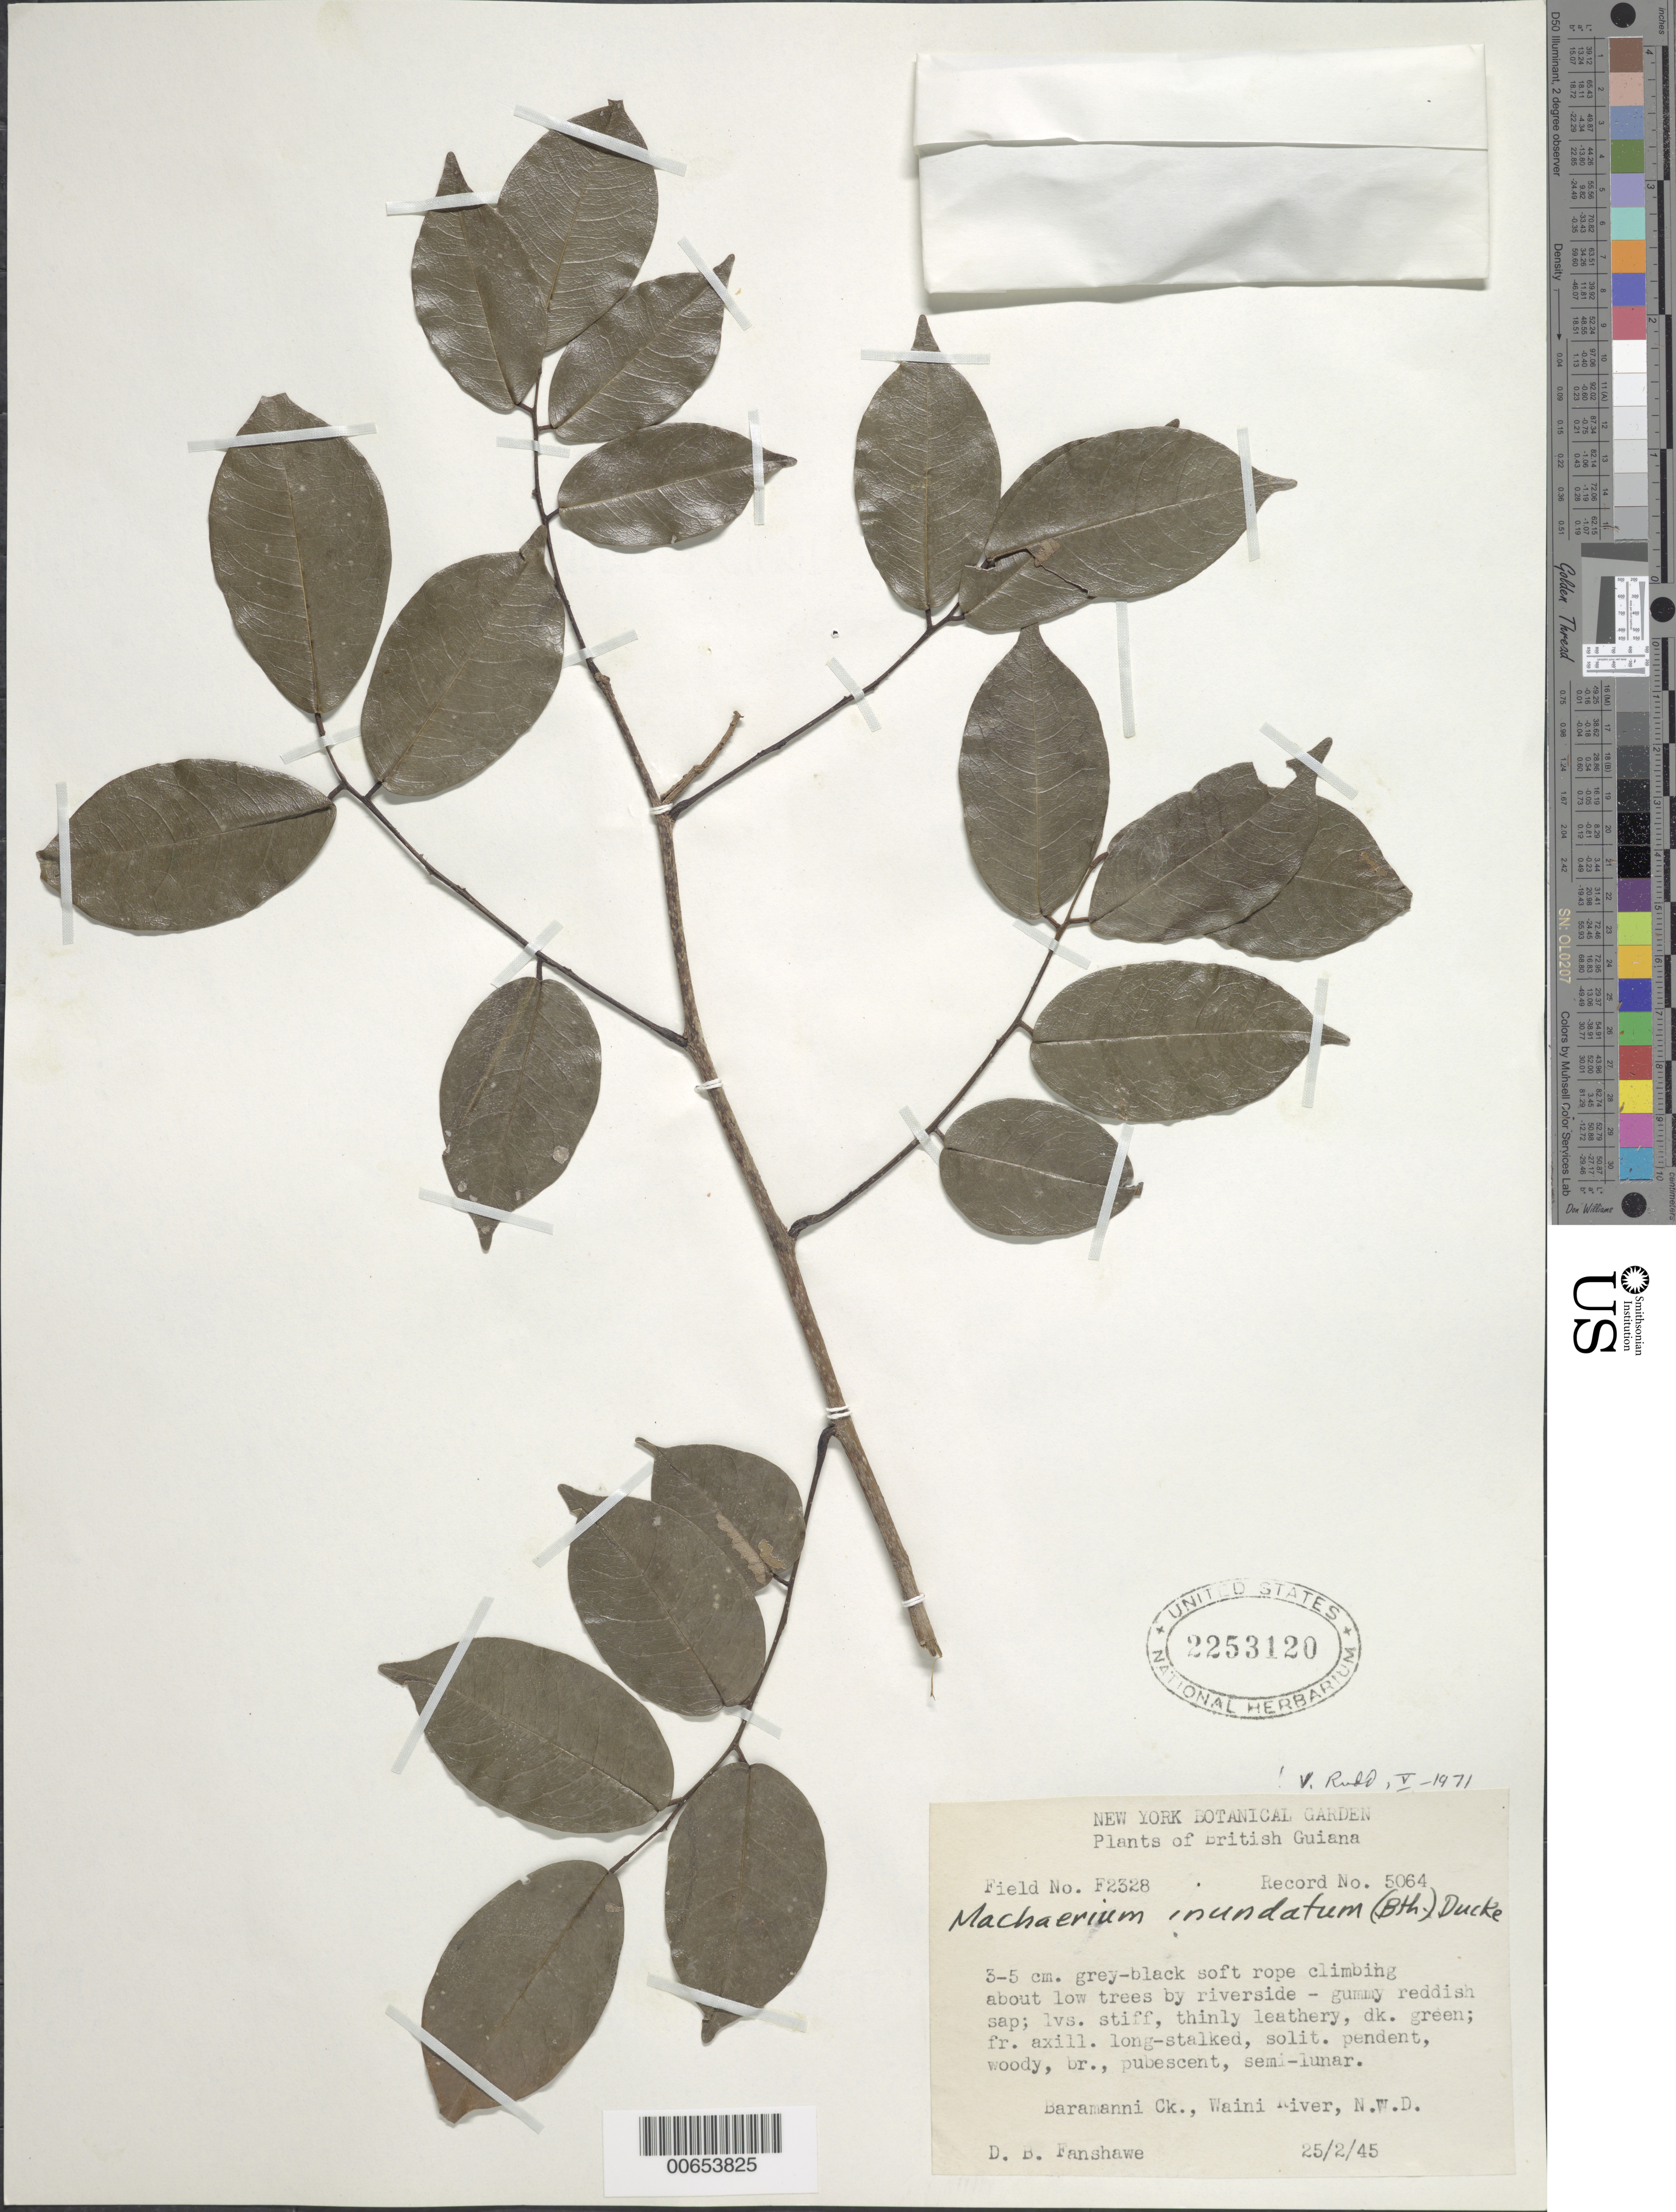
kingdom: Plantae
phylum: Tracheophyta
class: Magnoliopsida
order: Fabales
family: Fabaceae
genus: Machaerium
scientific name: Machaerium inundatum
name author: (Mart. ex Benth.) Ducke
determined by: Rudd, V. E.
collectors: D. B. Fanshawe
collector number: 5064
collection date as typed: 25-Feb-45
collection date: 1945-02-25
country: Guyana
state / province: Barima-Waini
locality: Baramanni Creek, Waini R., NW Dist.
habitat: Riverside, about low trees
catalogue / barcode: US 2253120